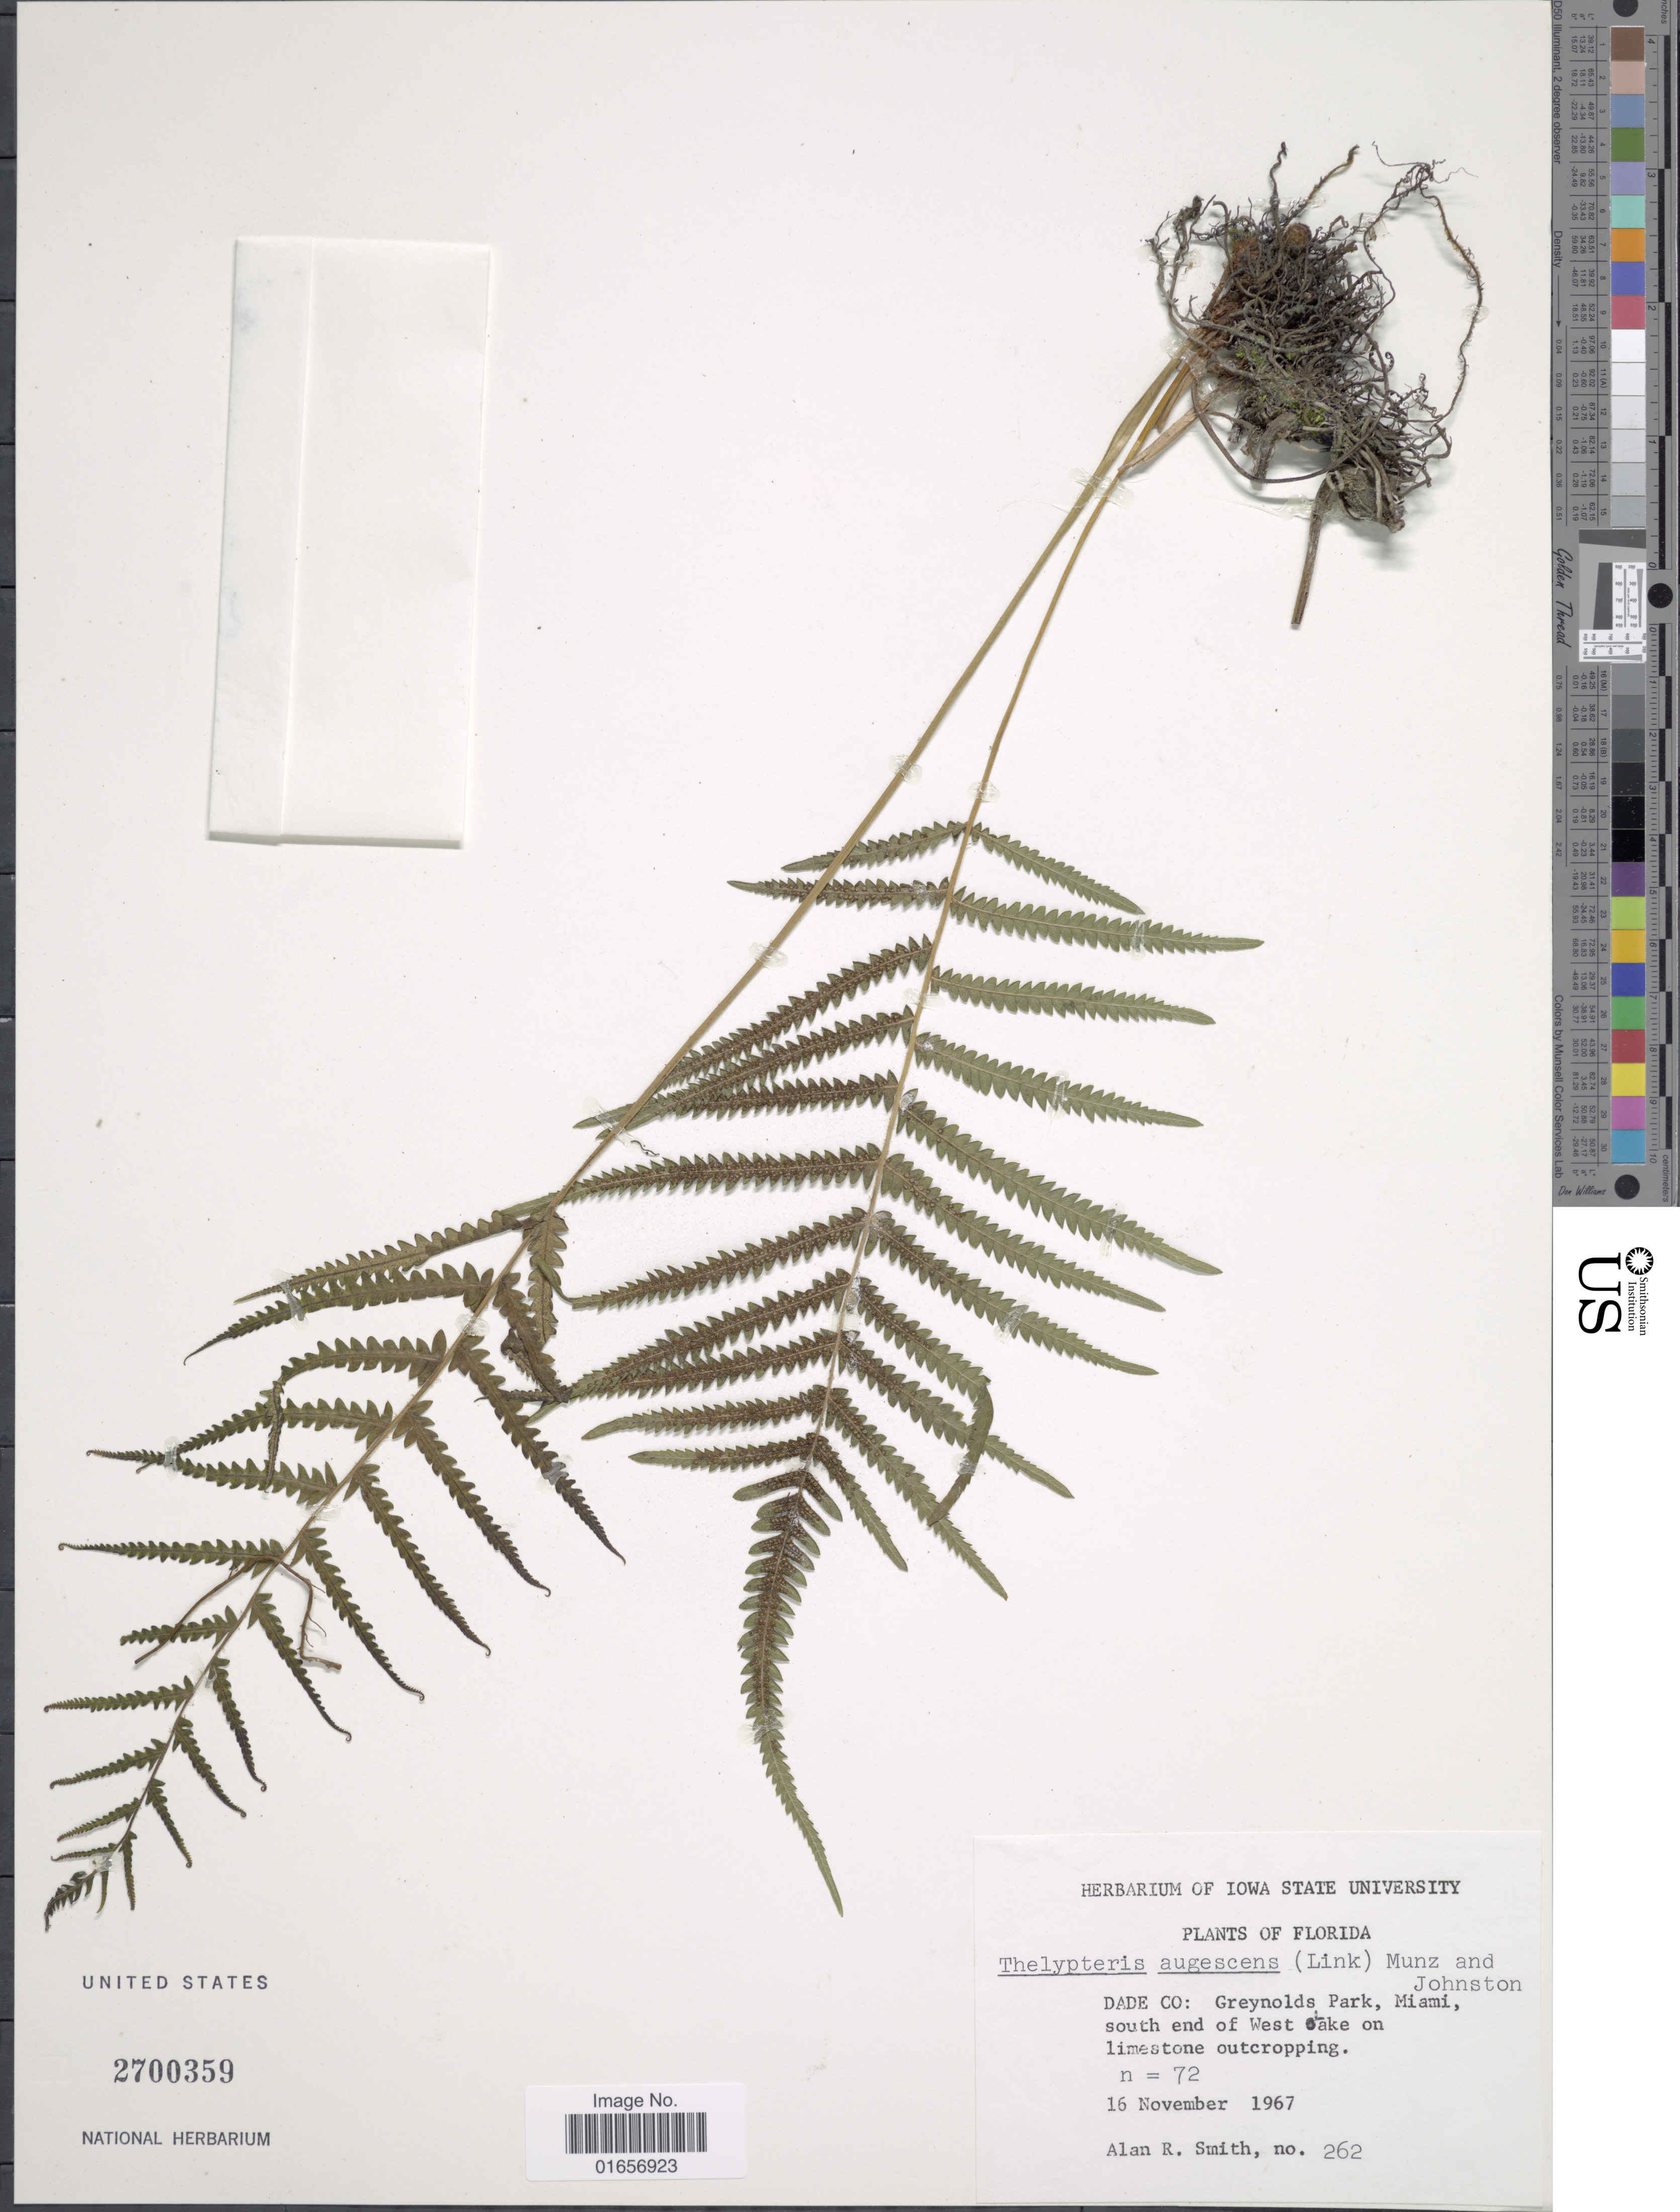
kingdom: Plantae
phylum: Tracheophyta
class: Polypodiopsida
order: Polypodiales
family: Thelypteridaceae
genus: Christella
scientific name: Christella augescens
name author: (Link) Pic. Serm.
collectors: A. R. Smith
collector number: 262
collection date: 1967-11-16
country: United States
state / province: Florida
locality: Dade Co: Greynolds Park, Miami, south end of West Lake on limestone outcropping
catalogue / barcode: US 2700359